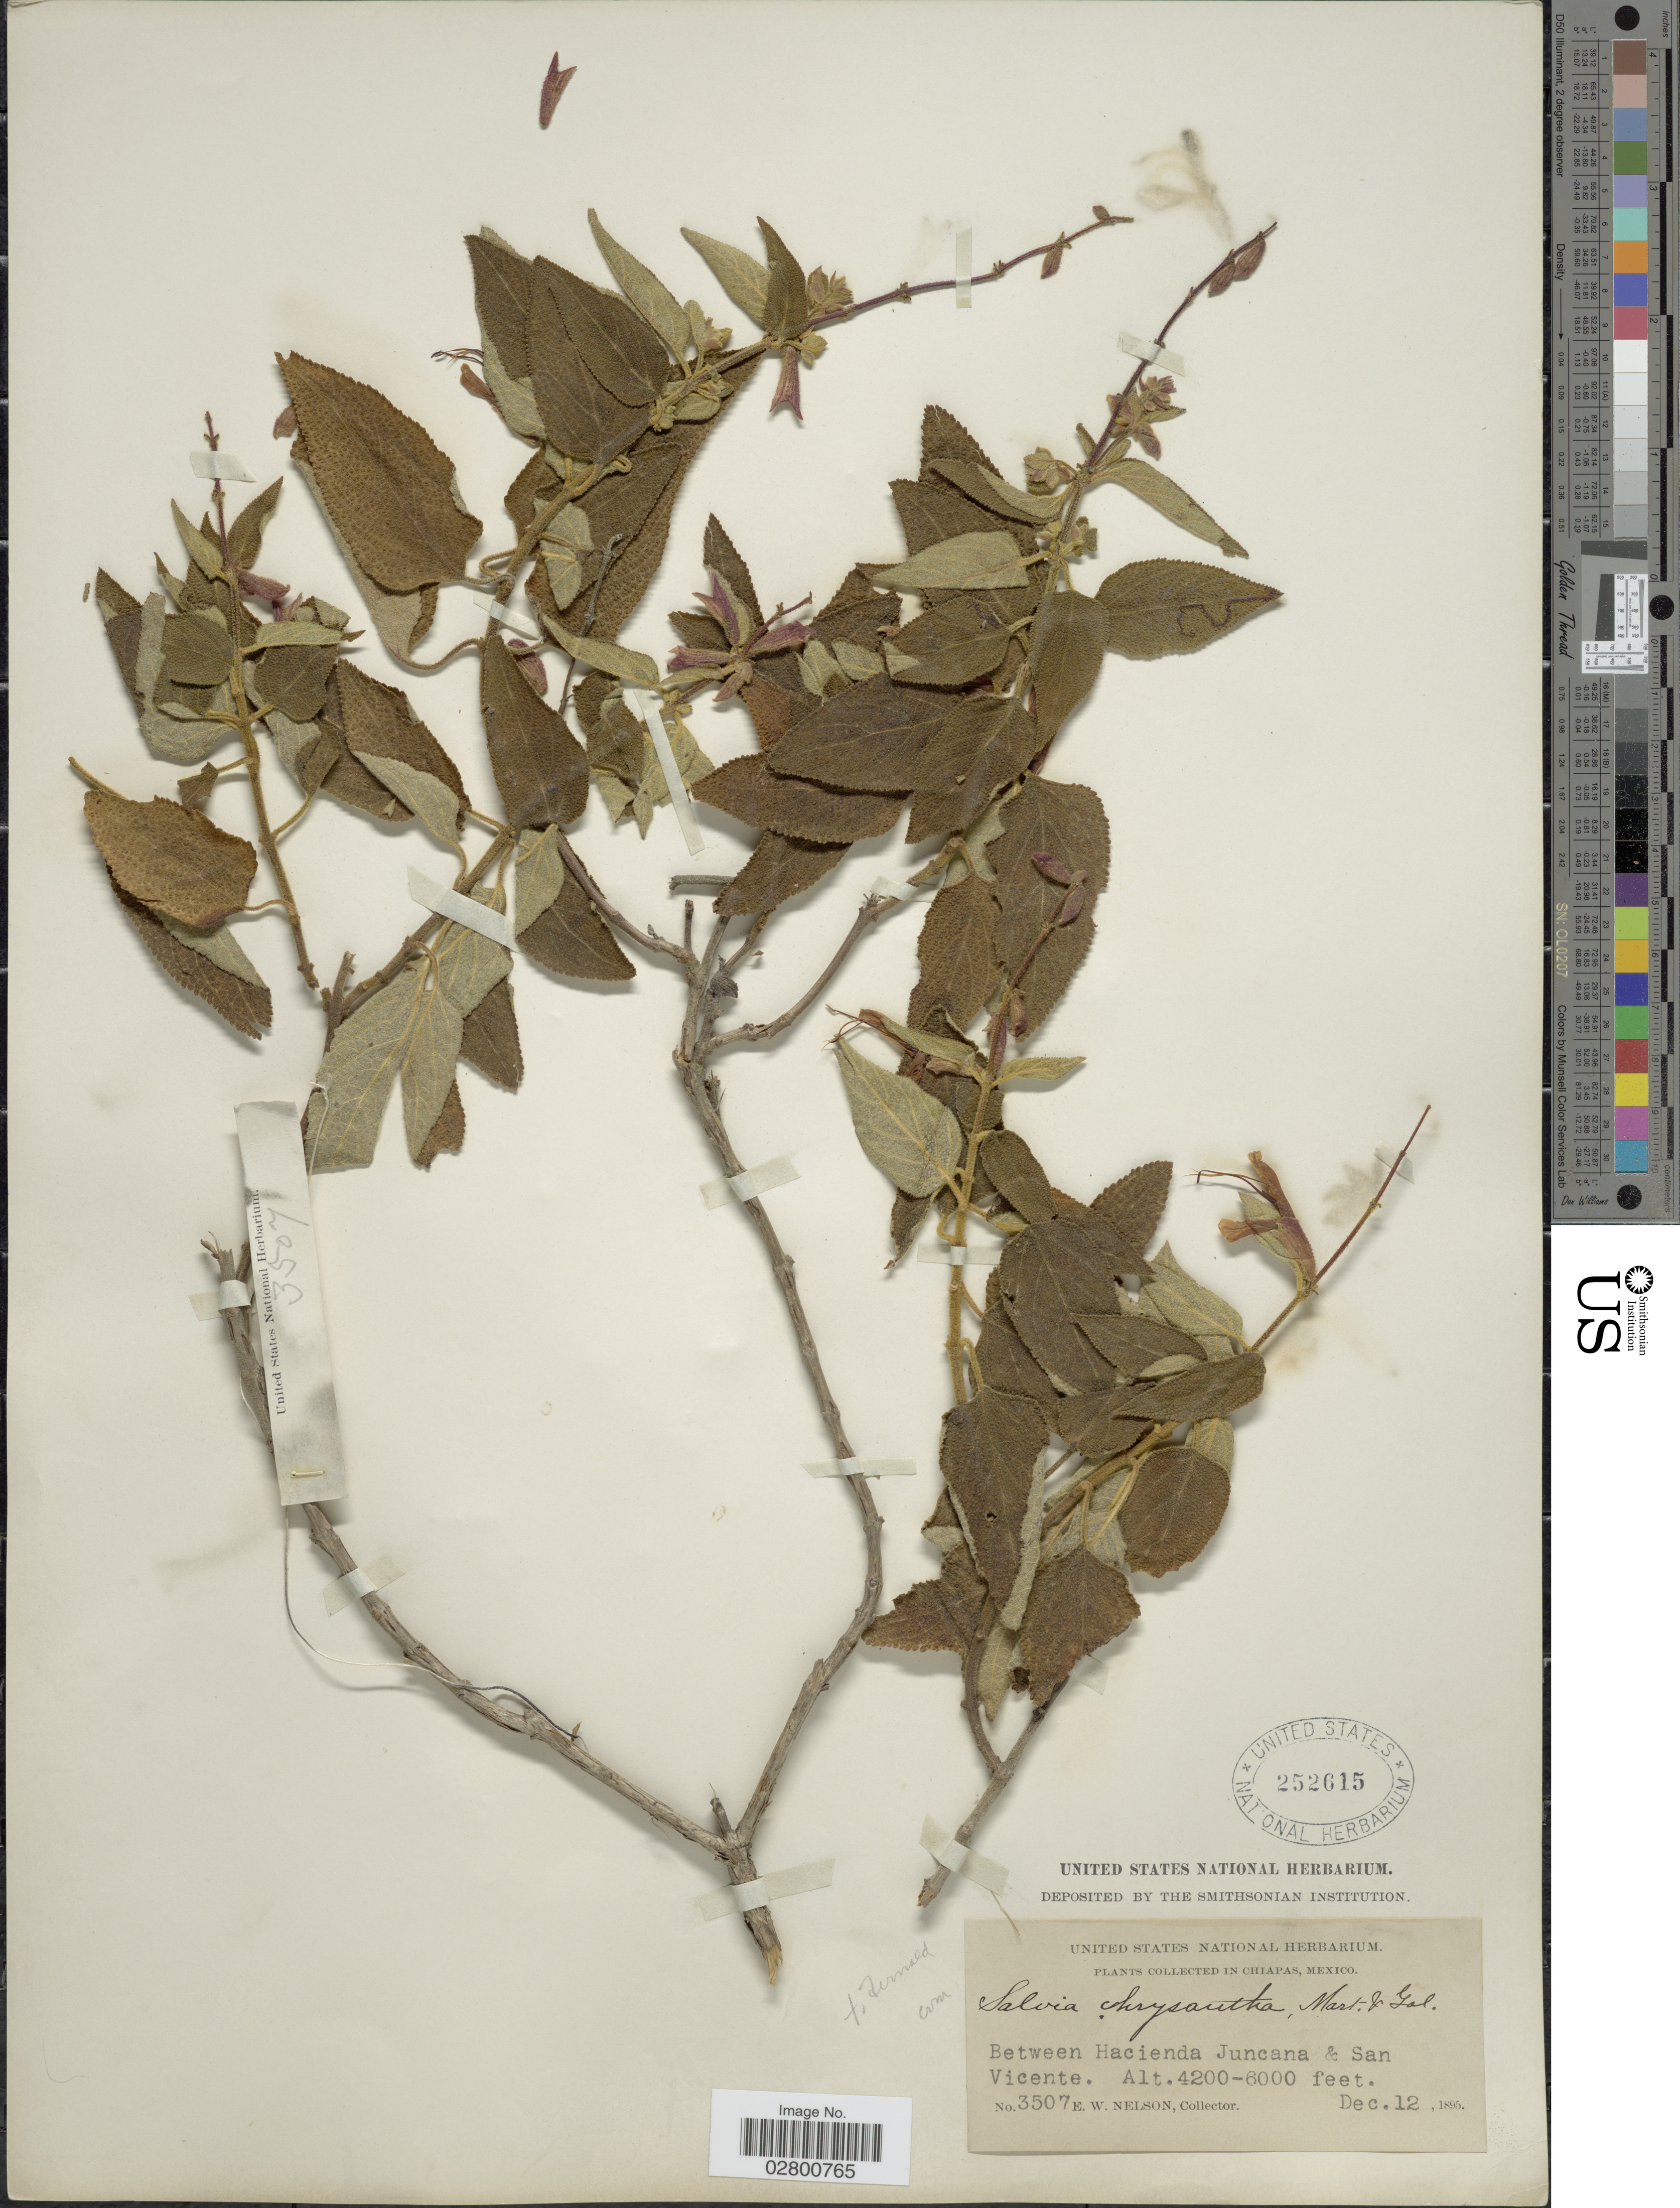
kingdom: Plantae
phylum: Tracheophyta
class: Magnoliopsida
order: Lamiales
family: Lamiaceae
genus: Salvia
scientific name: Salvia chrysantha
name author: M. Martens & Galeotti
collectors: E. W. Nelson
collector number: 3507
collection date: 1895-12-12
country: Mexico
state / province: Chiapas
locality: Between Hacienda Juncana & San Vicente.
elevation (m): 1280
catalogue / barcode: US 252615